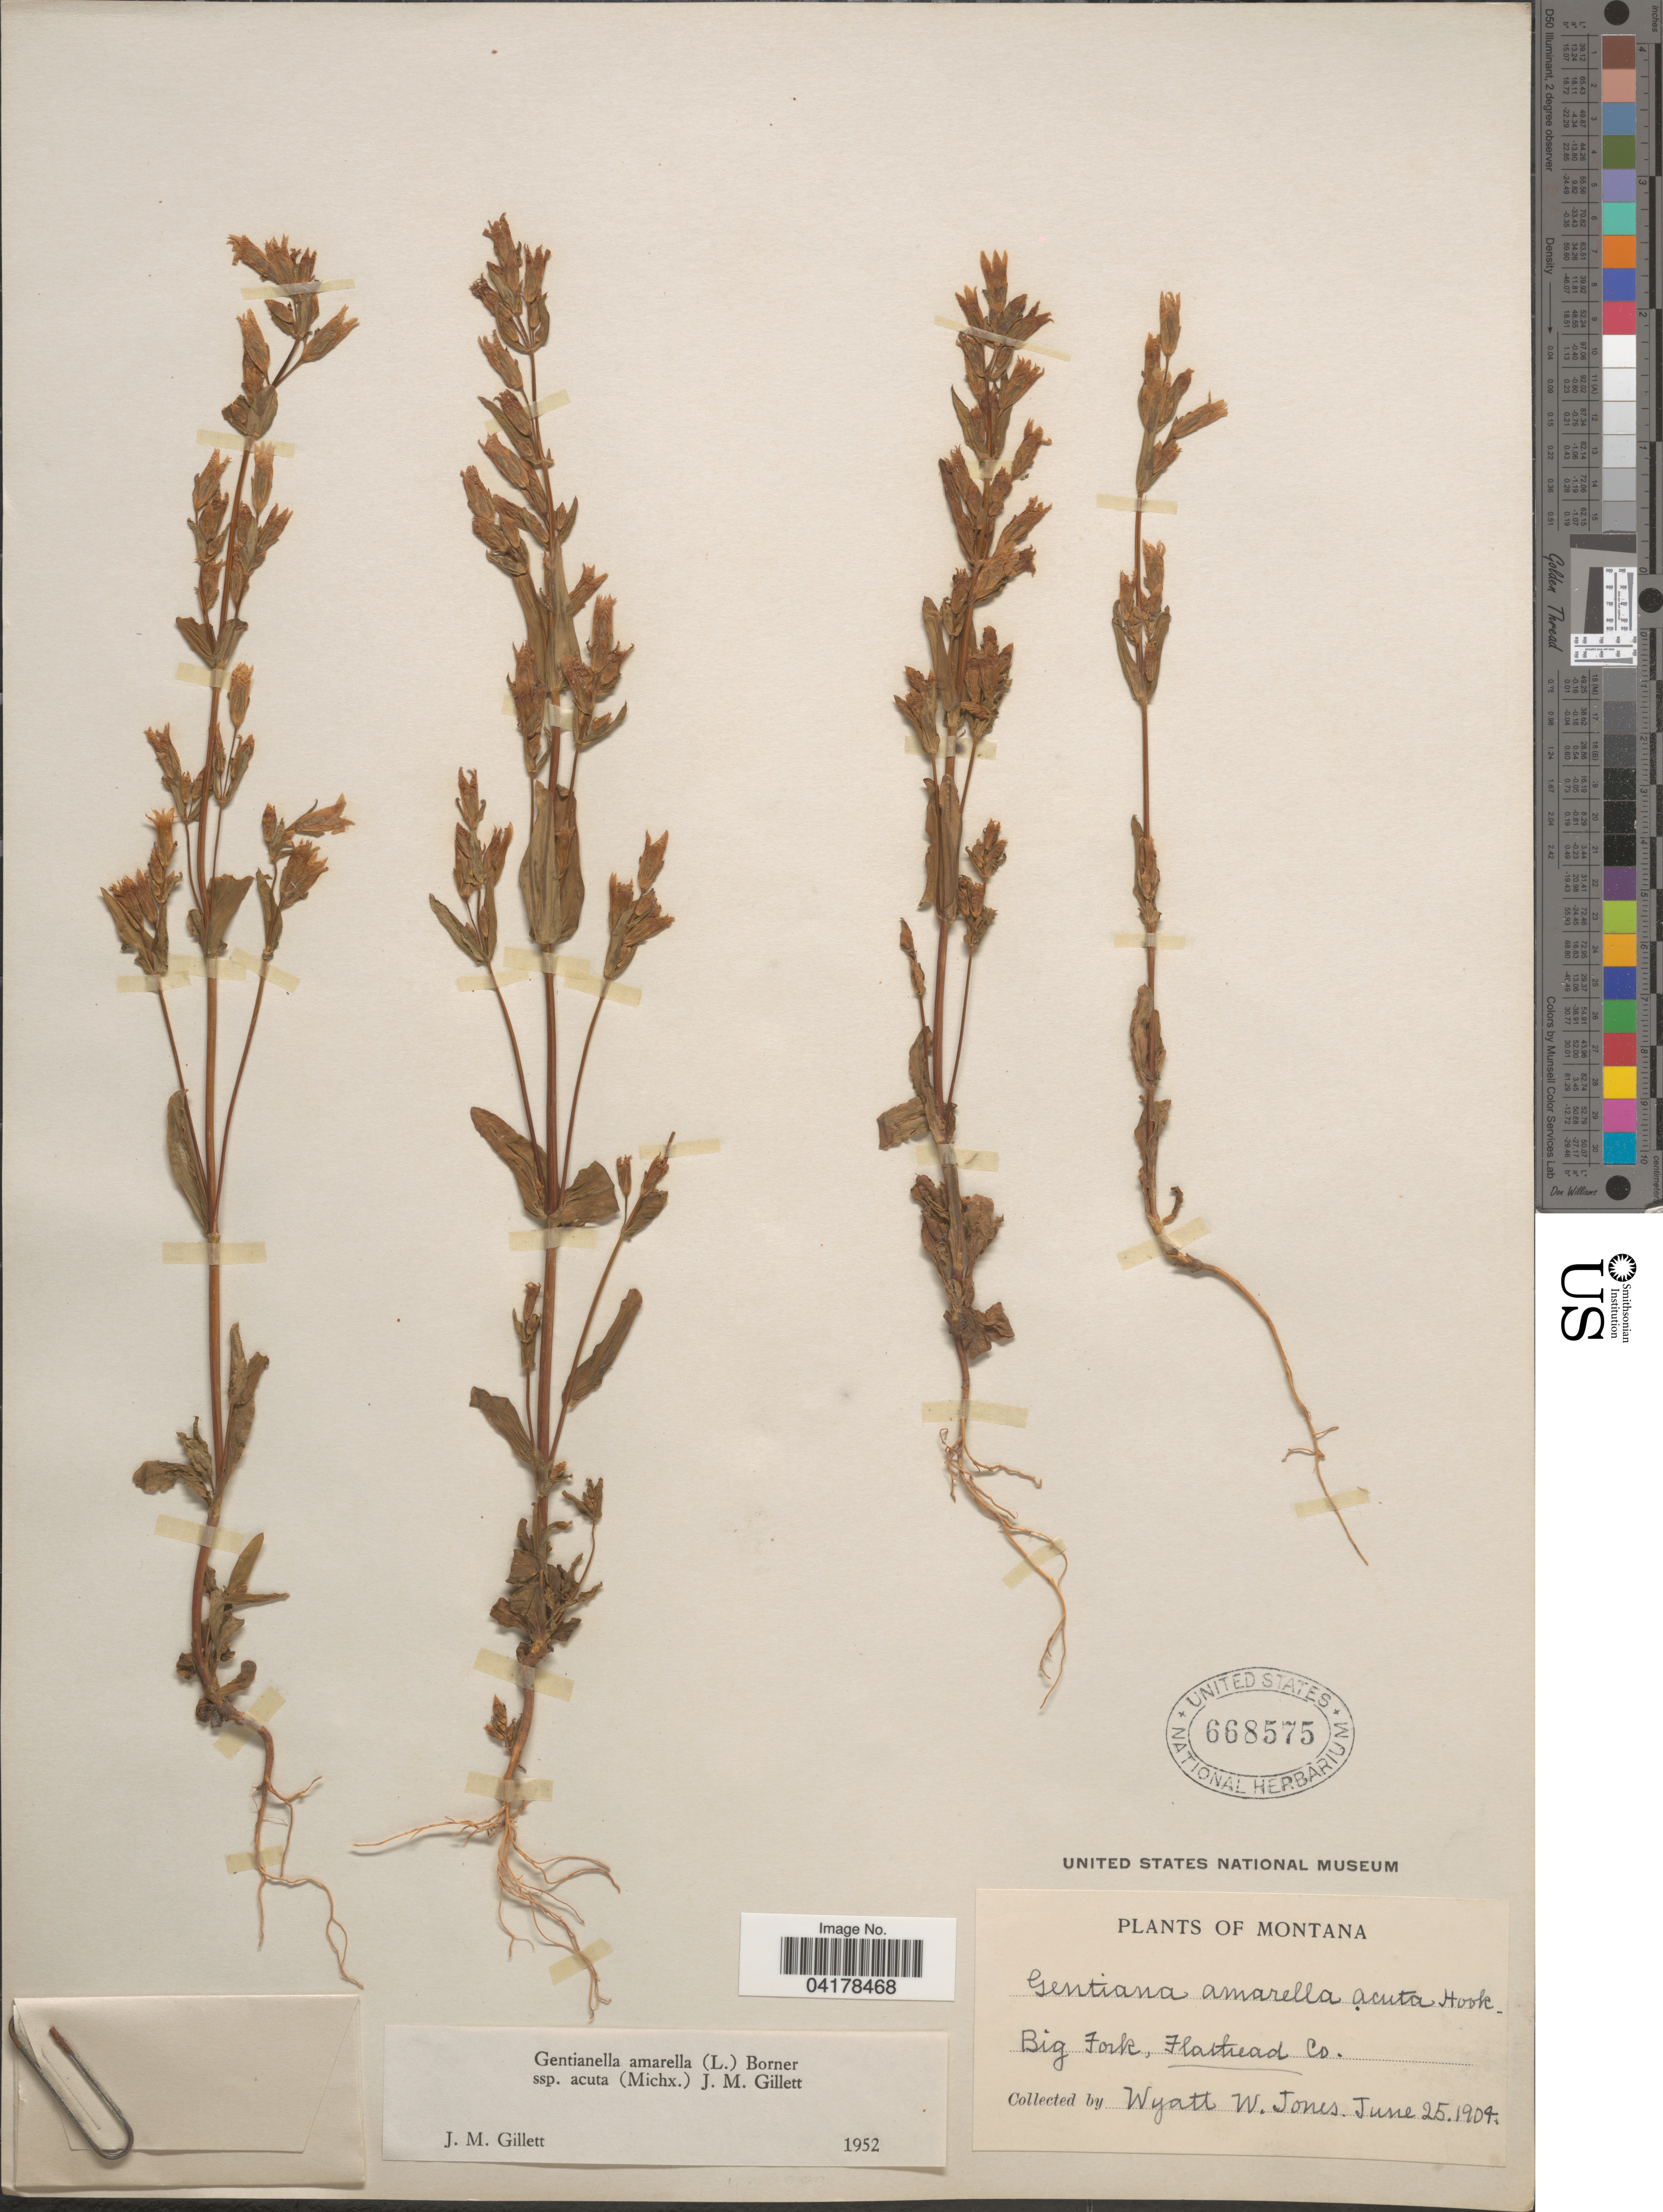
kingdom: Plantae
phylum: Tracheophyta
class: Magnoliopsida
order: Gentianales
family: Gentianaceae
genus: Gentianella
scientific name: Gentianella amarella subsp. acuta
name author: (Michx.) J.M. Gillett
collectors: W. W. Jones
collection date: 1904-06-25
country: United States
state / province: Montana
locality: Big Fork, Flathead Co.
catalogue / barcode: US 668575